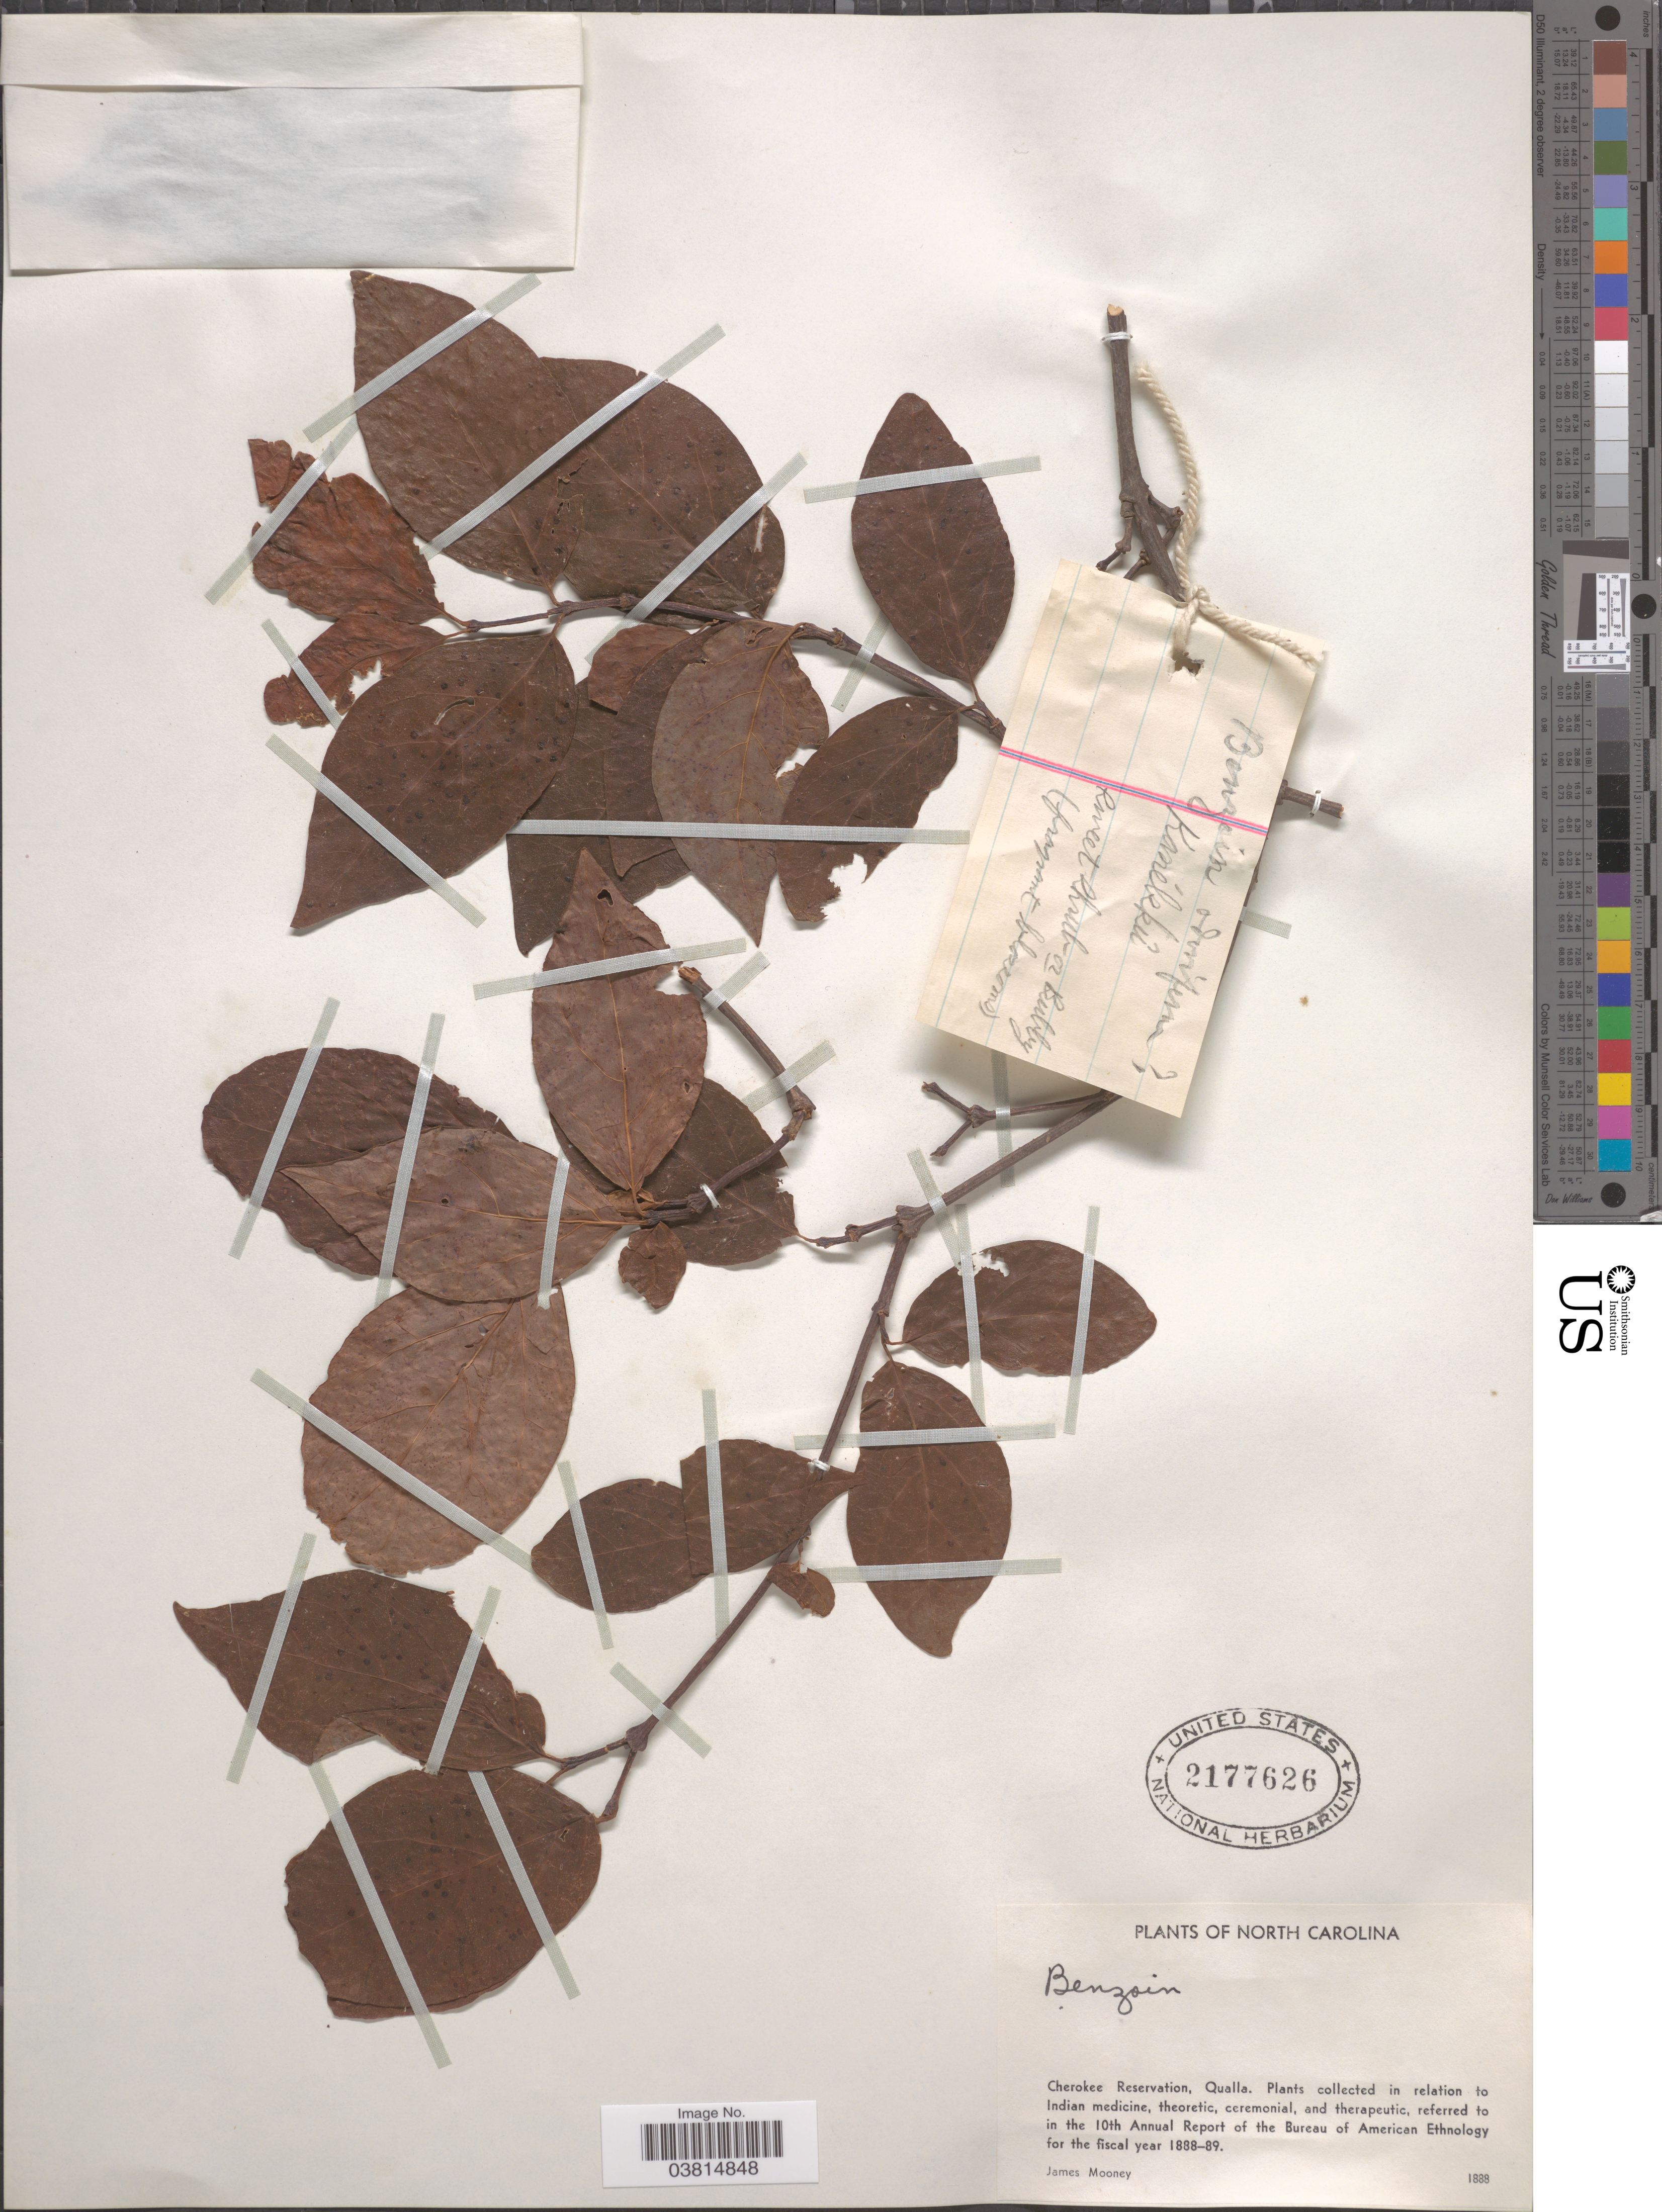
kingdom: Plantae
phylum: Tracheophyta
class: Magnoliopsida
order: Laurales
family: Lauraceae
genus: Lindera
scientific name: Lindera benzoin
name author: (L.) Blume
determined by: Strong, Mark T., (BOT), Smithsonian Institution - National Museum of Natural History (UNITED STATES)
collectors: J. Mooney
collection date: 1888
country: United States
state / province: North Carolina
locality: Cherokee Reservation, Qualla.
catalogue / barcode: US 2177626